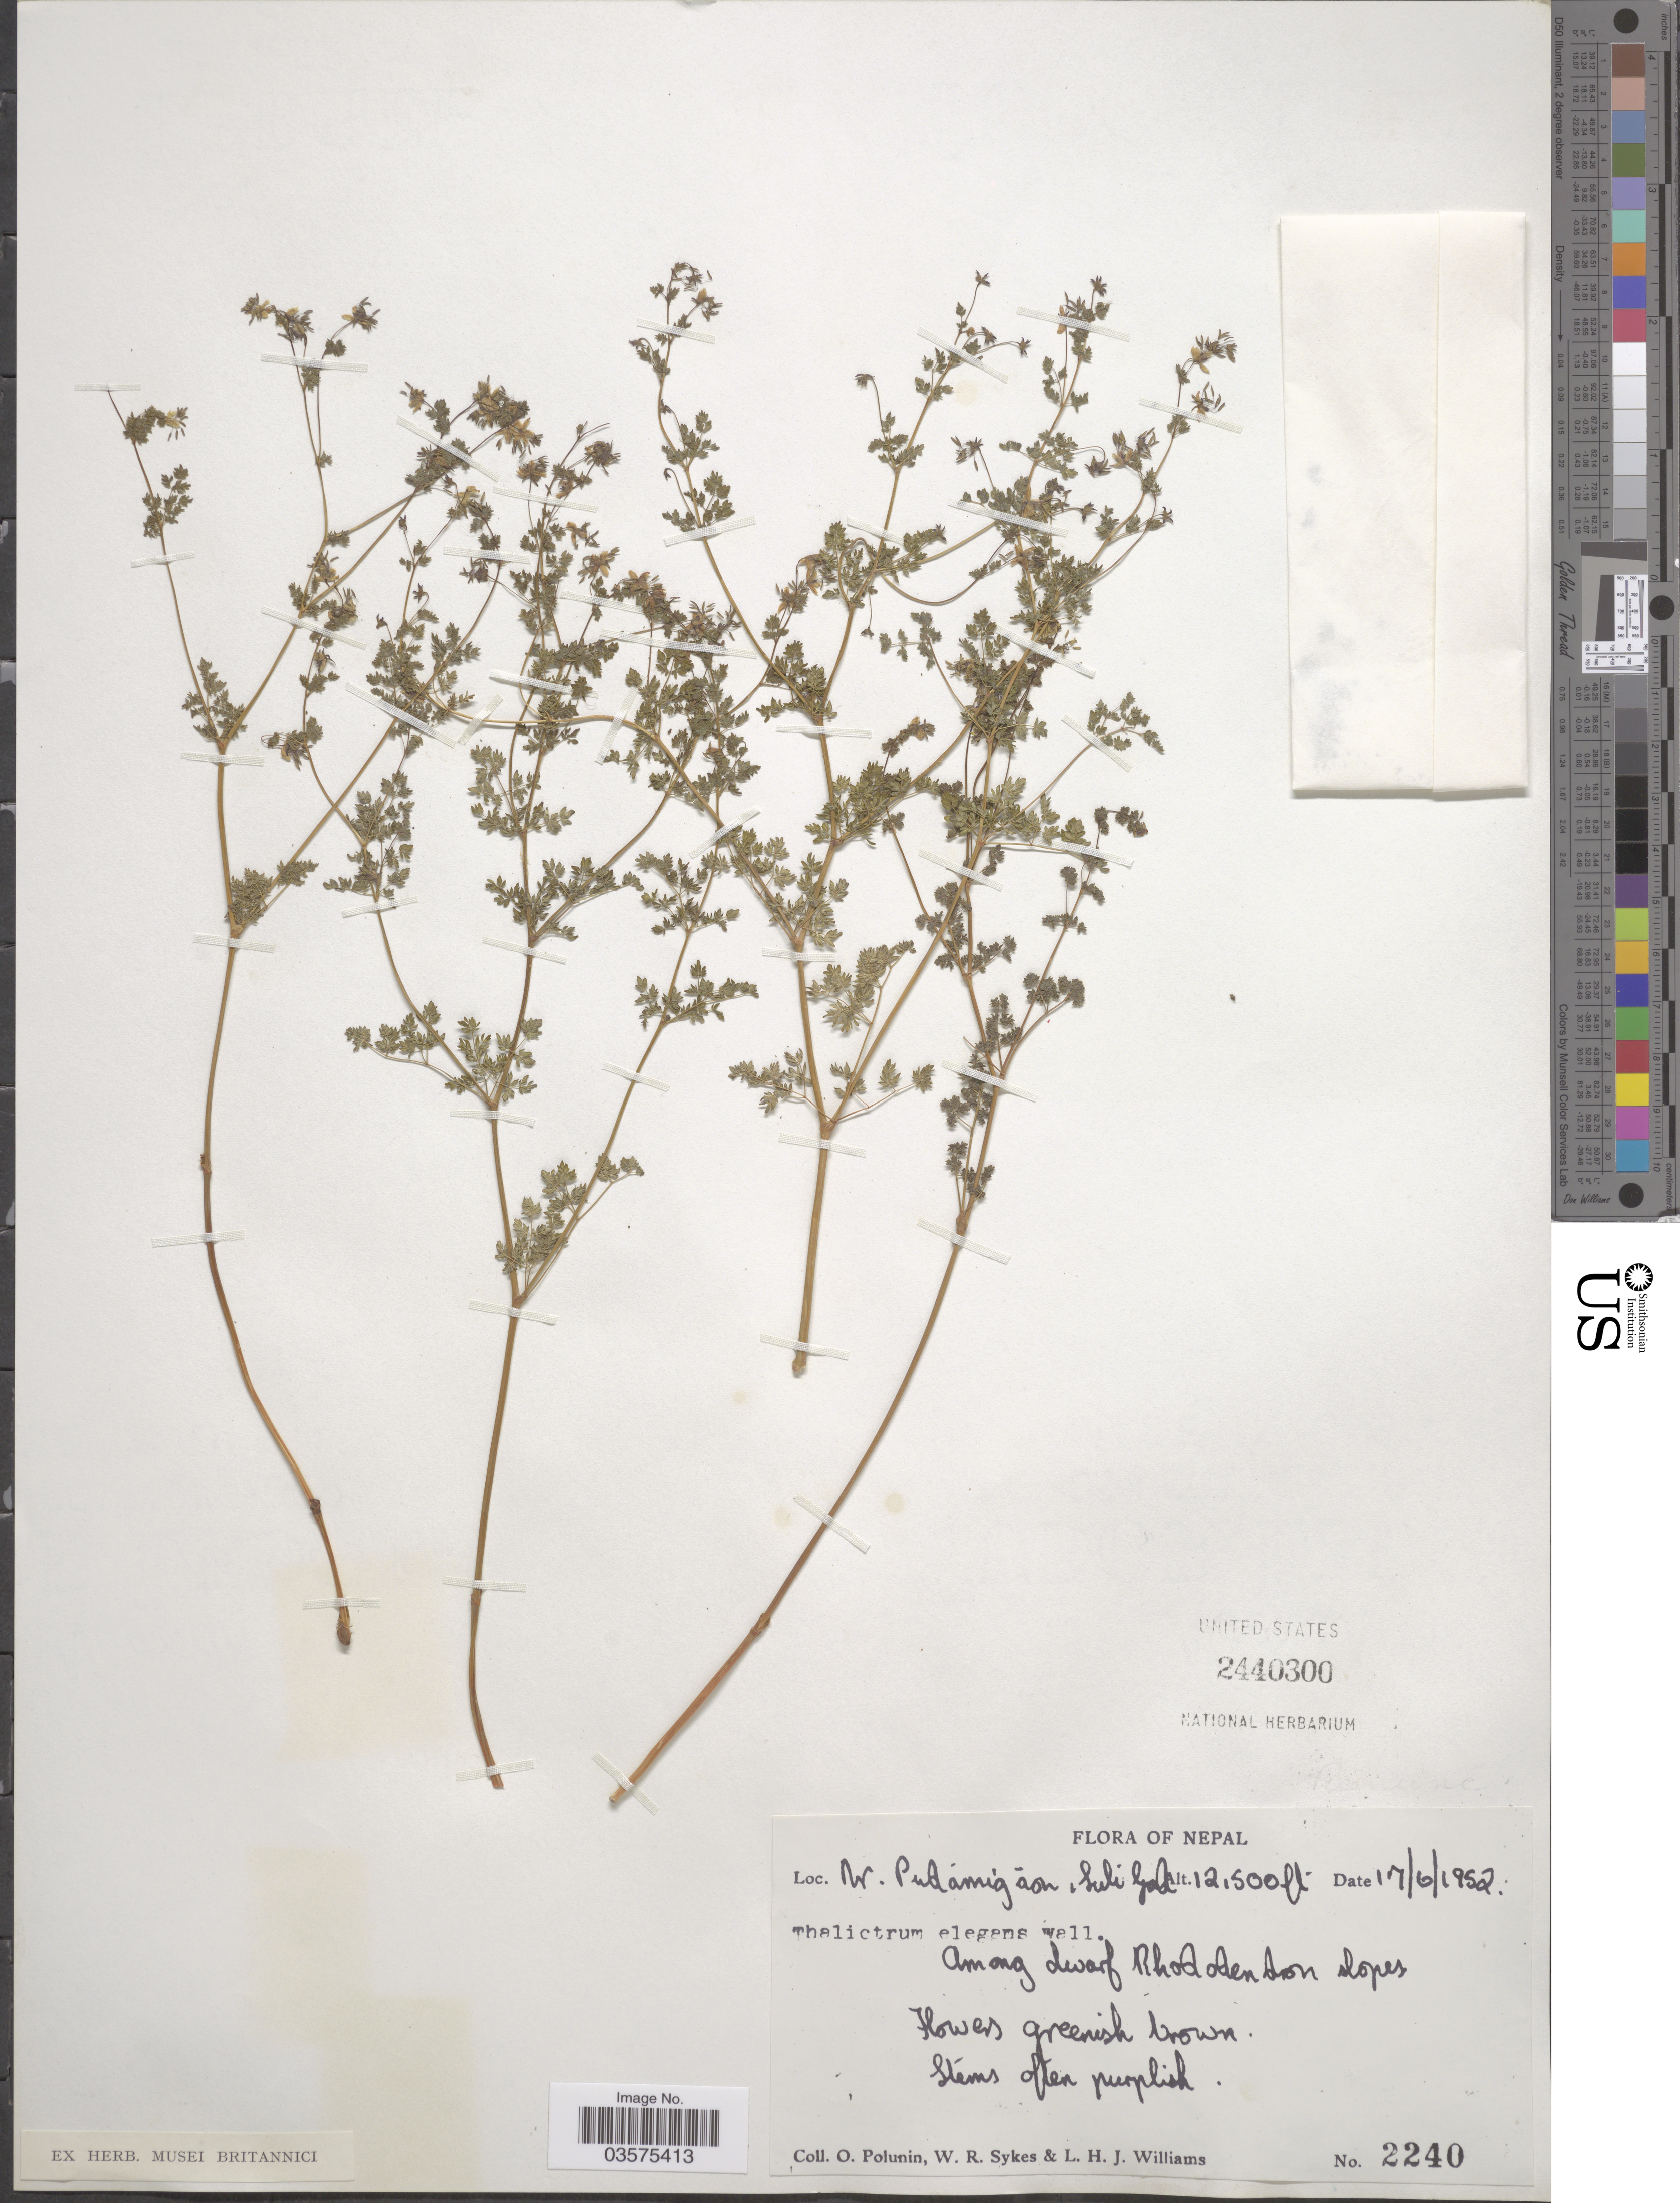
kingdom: Plantae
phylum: Tracheophyta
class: Magnoliopsida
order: Ranunculales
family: Ranunculaceae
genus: Thalictrum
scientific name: Thalictrum elegans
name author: Wall. ex Royle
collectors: O. V. Polunin, W. R. Sykes & L. H. J. Williams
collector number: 2240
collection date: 1952-06-17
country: Nepal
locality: Nr. Pudamigaon, Suli Galt [interpreted].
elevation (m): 3810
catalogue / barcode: US 2440300